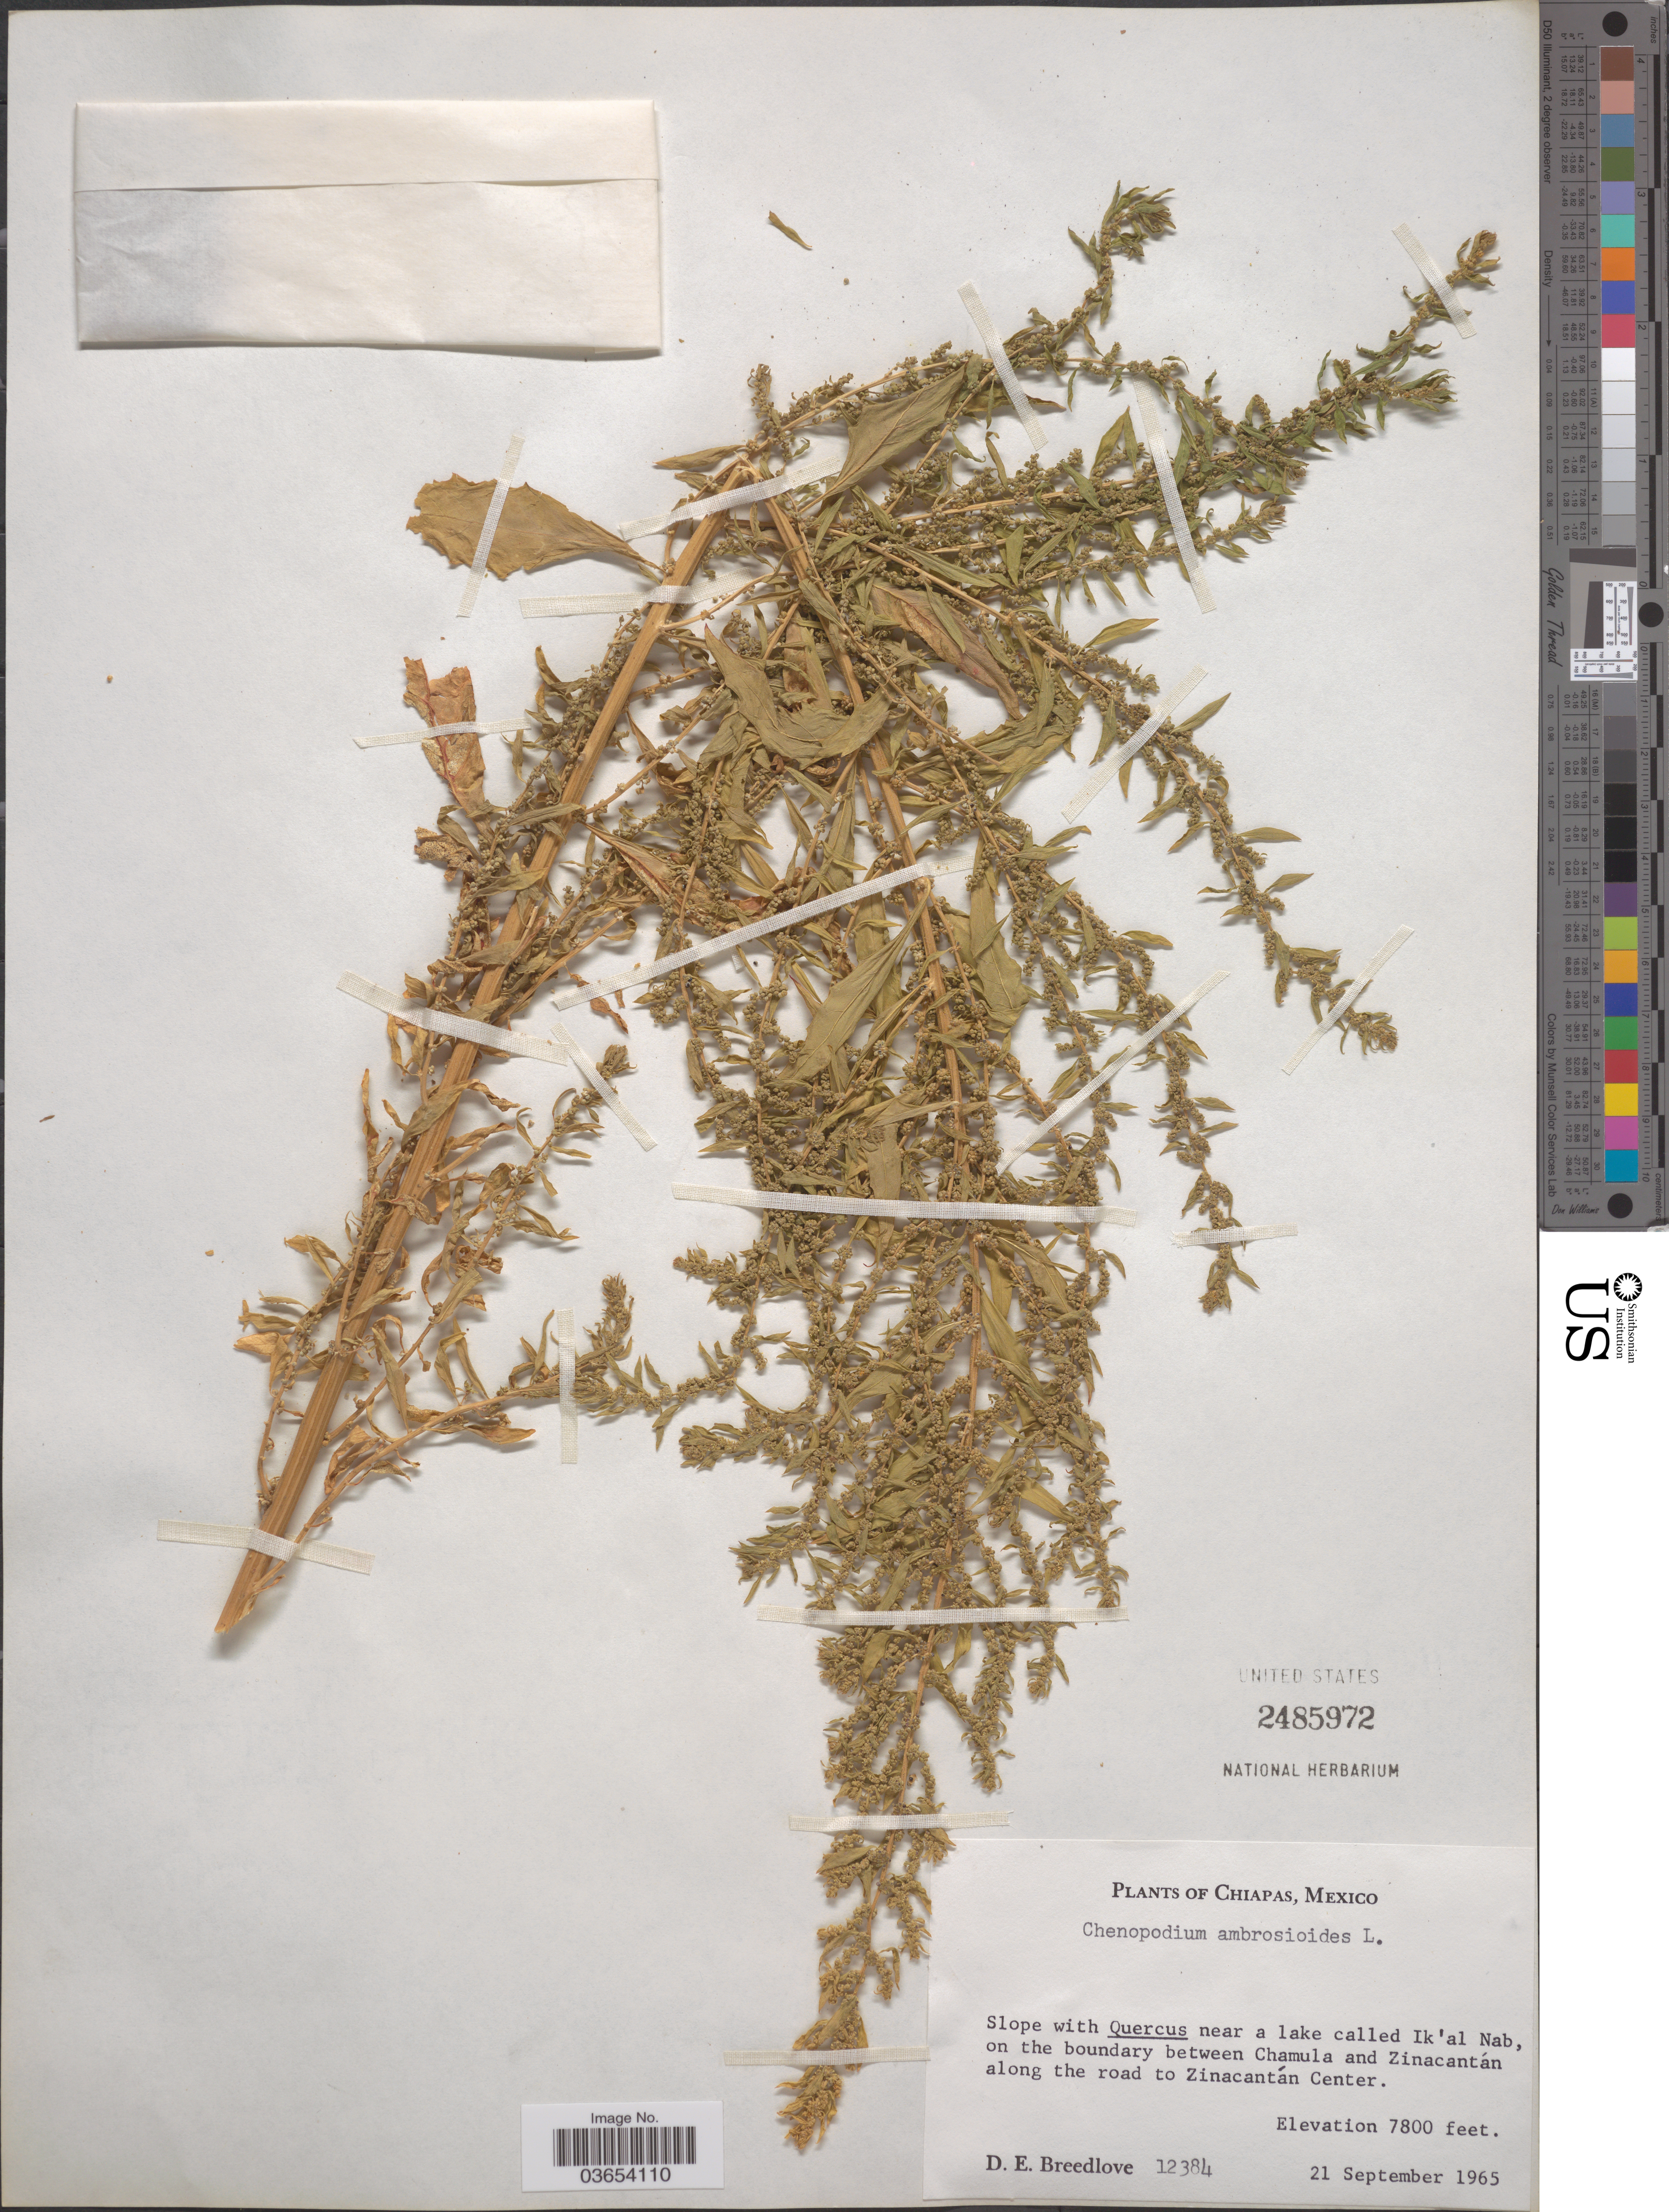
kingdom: Plantae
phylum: Tracheophyta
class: Magnoliopsida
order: Caryophyllales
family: Amaranthaceae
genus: Chenopodium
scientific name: Chenopodium ambrosioides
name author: L.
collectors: D. E. Breedlove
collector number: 12384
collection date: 1965-09-21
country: Mexico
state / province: Chiapas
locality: Near a lake called Ik'al Nab, on the boundary between Chamula and Zinacantán along the road to Zinacantán Center.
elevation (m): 2377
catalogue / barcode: US 2485972